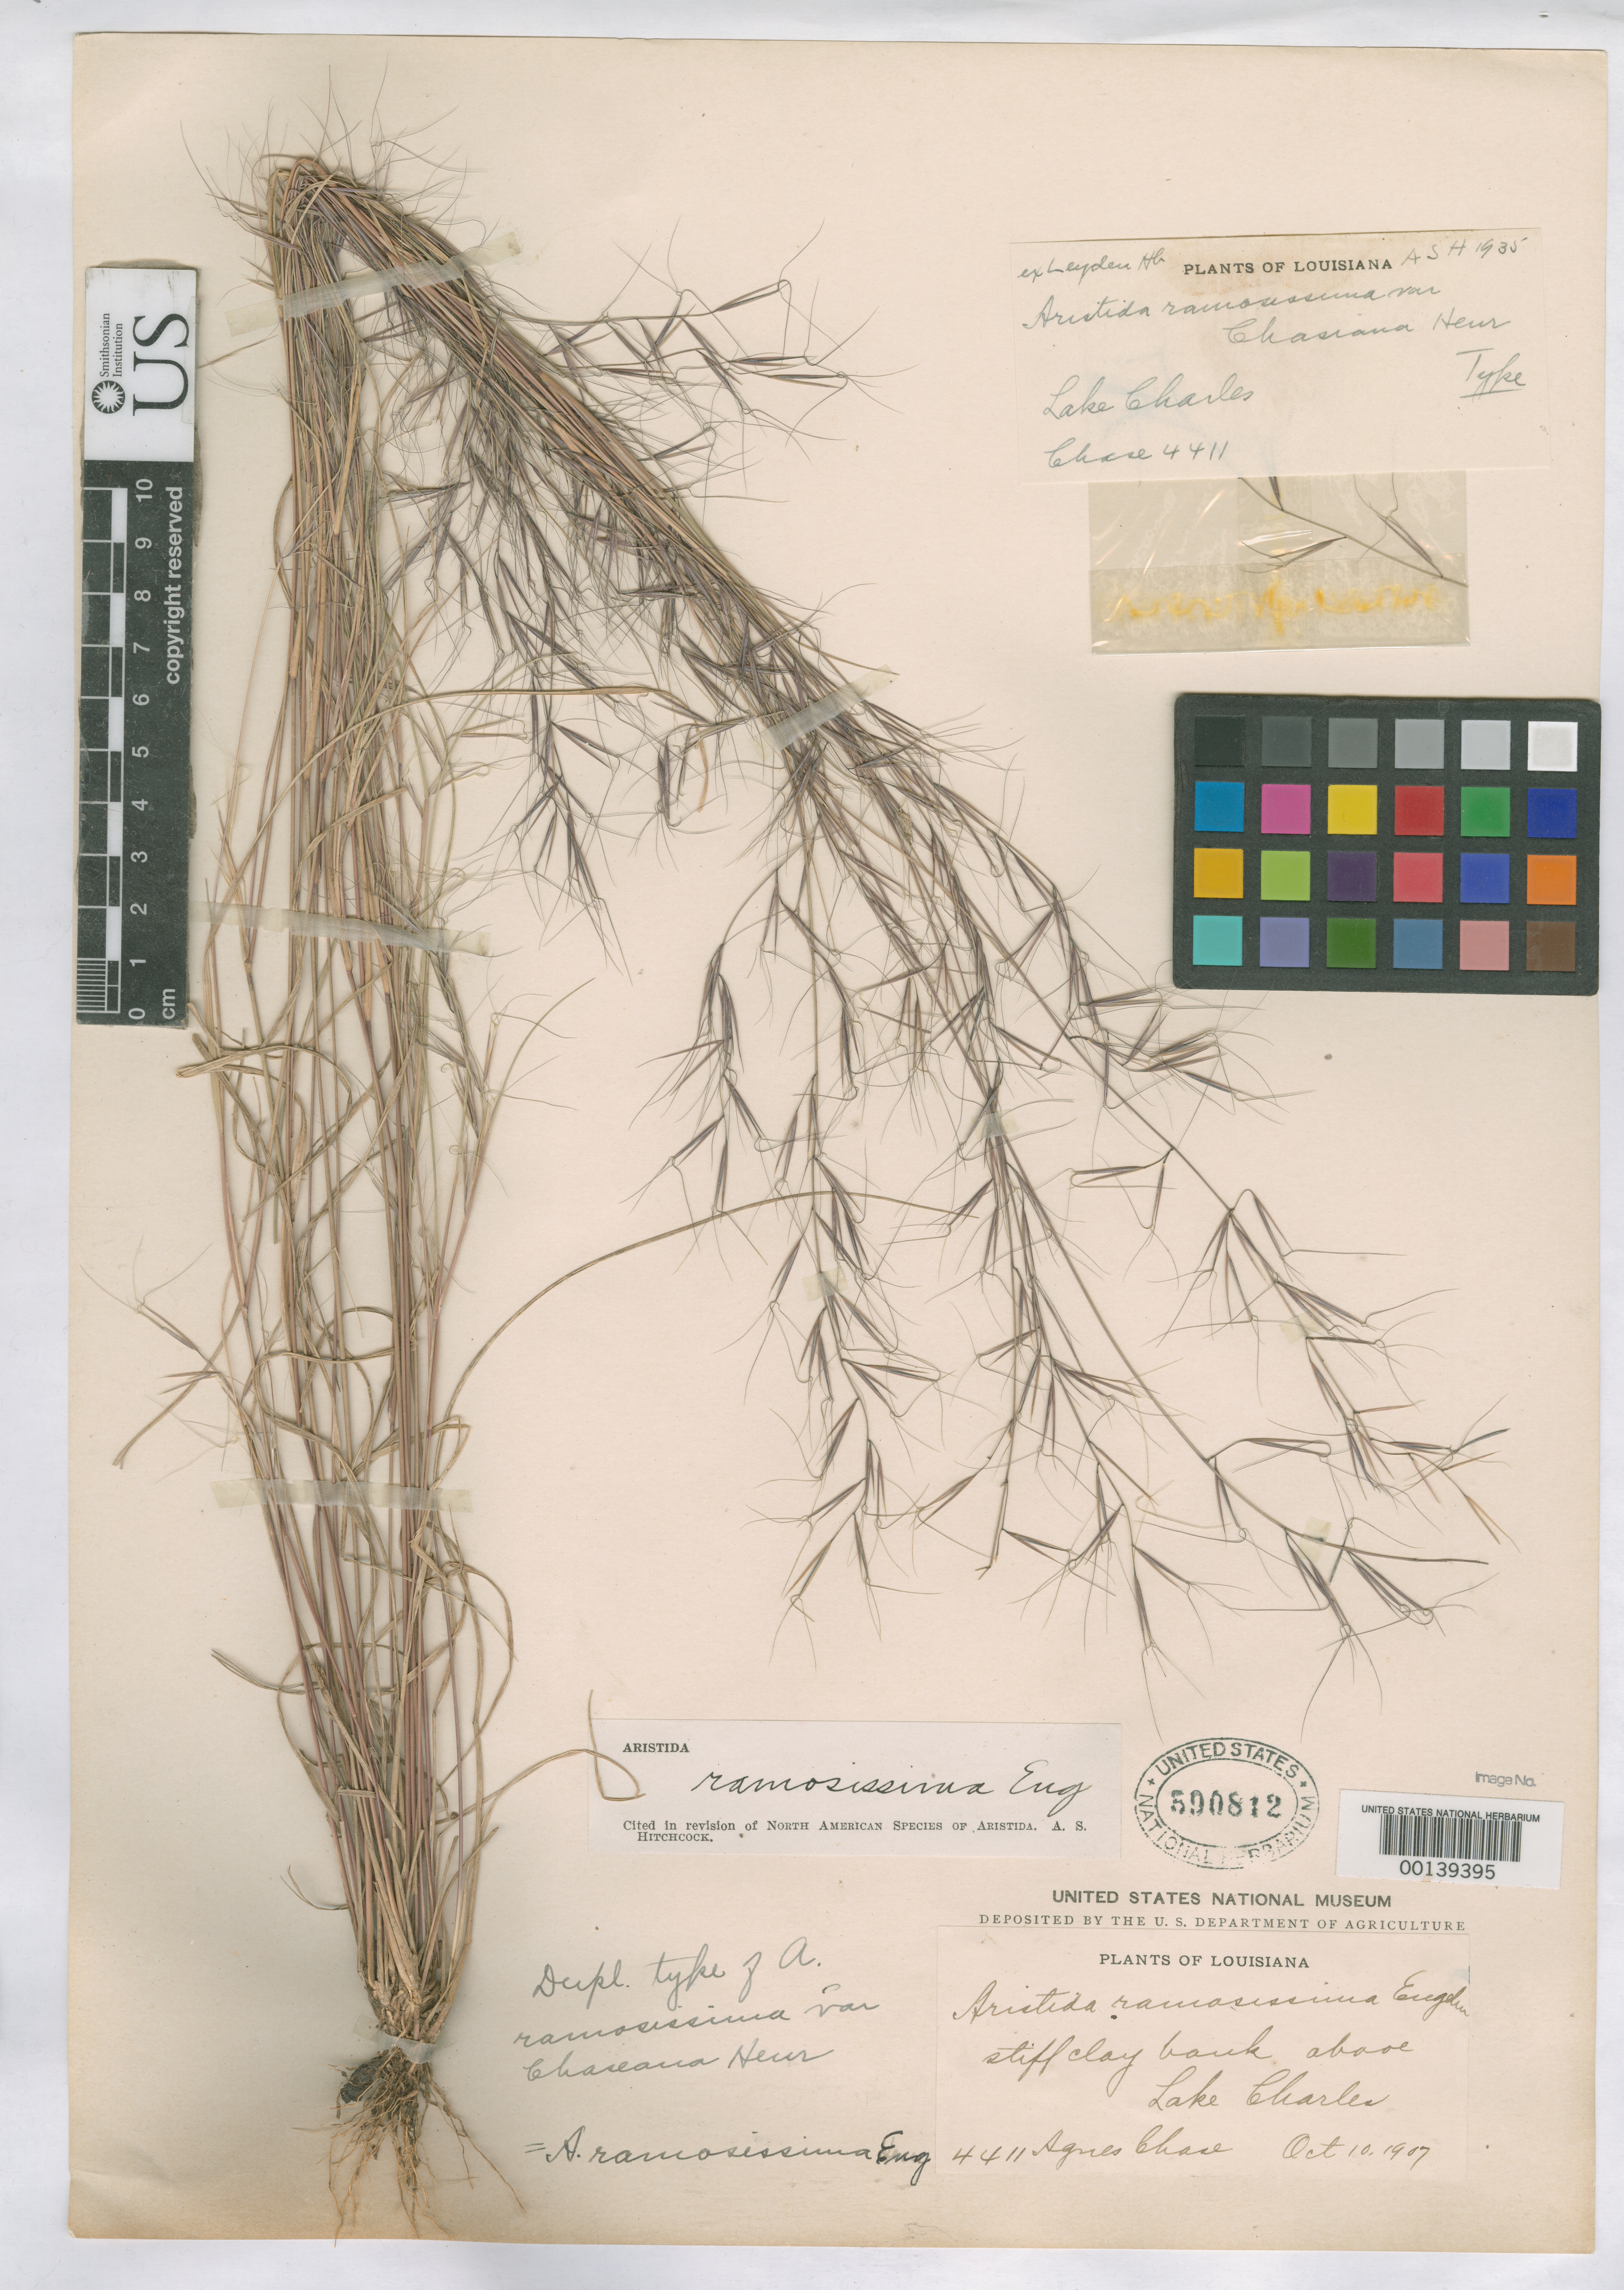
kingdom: Plantae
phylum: Tracheophyta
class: Liliopsida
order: Poales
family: Poaceae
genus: Aristida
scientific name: Aristida ramosissima var. chaseana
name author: Henr.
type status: Isotype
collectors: A. Chase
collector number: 4411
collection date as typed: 10 Oct 1907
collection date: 1907-10-10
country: United States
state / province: Louisiana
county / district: Calcasieu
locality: Lake Charles.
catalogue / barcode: US 590812